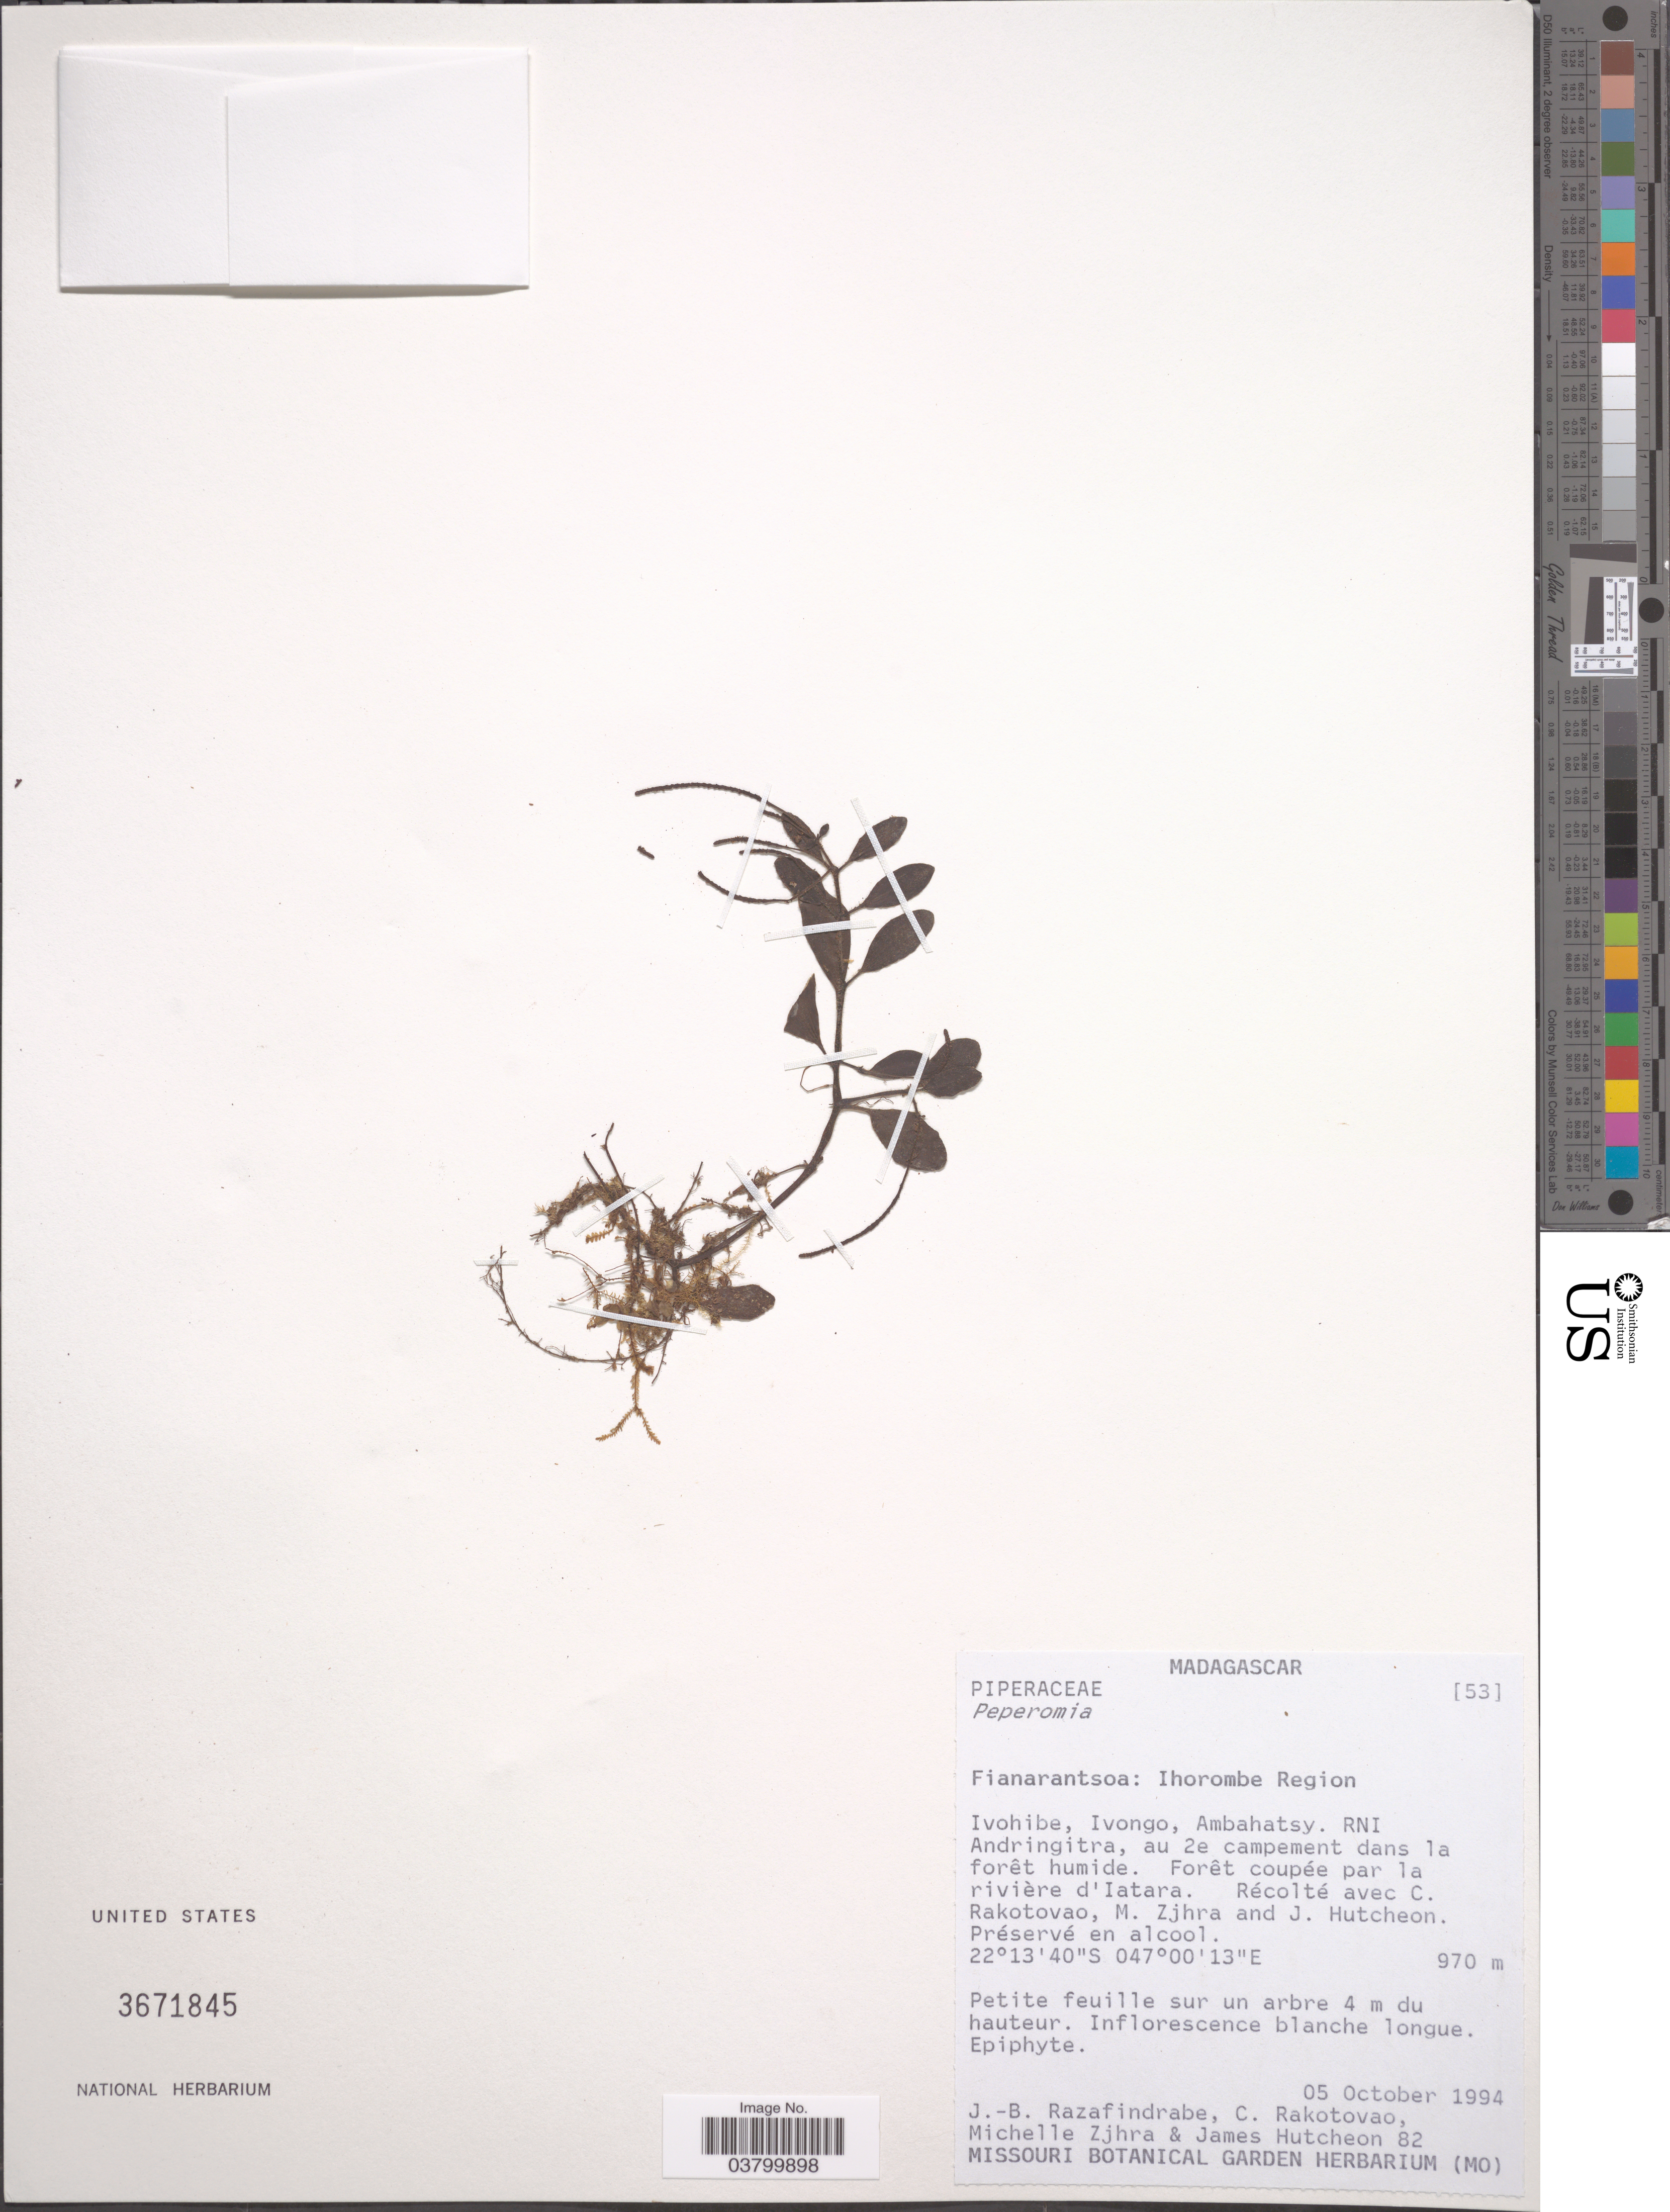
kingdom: Plantae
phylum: Tracheophyta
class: Magnoliopsida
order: Piperales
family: Piperaceae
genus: Peperomia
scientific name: Peperomia sp.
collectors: J. Razafindrabe, C. Rakotovao, M. Zjhra & J. Hutcheon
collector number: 82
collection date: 1994-10-05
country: Madagascar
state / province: Ihorombe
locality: Ihorombe Region. Ivohibe, Ivongo, Ambahatsy. RNI Andringitra, au 2e campement dans la forêt humide. Forêt coupée par la rivière d'Iatara.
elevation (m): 970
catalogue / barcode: US 3671845